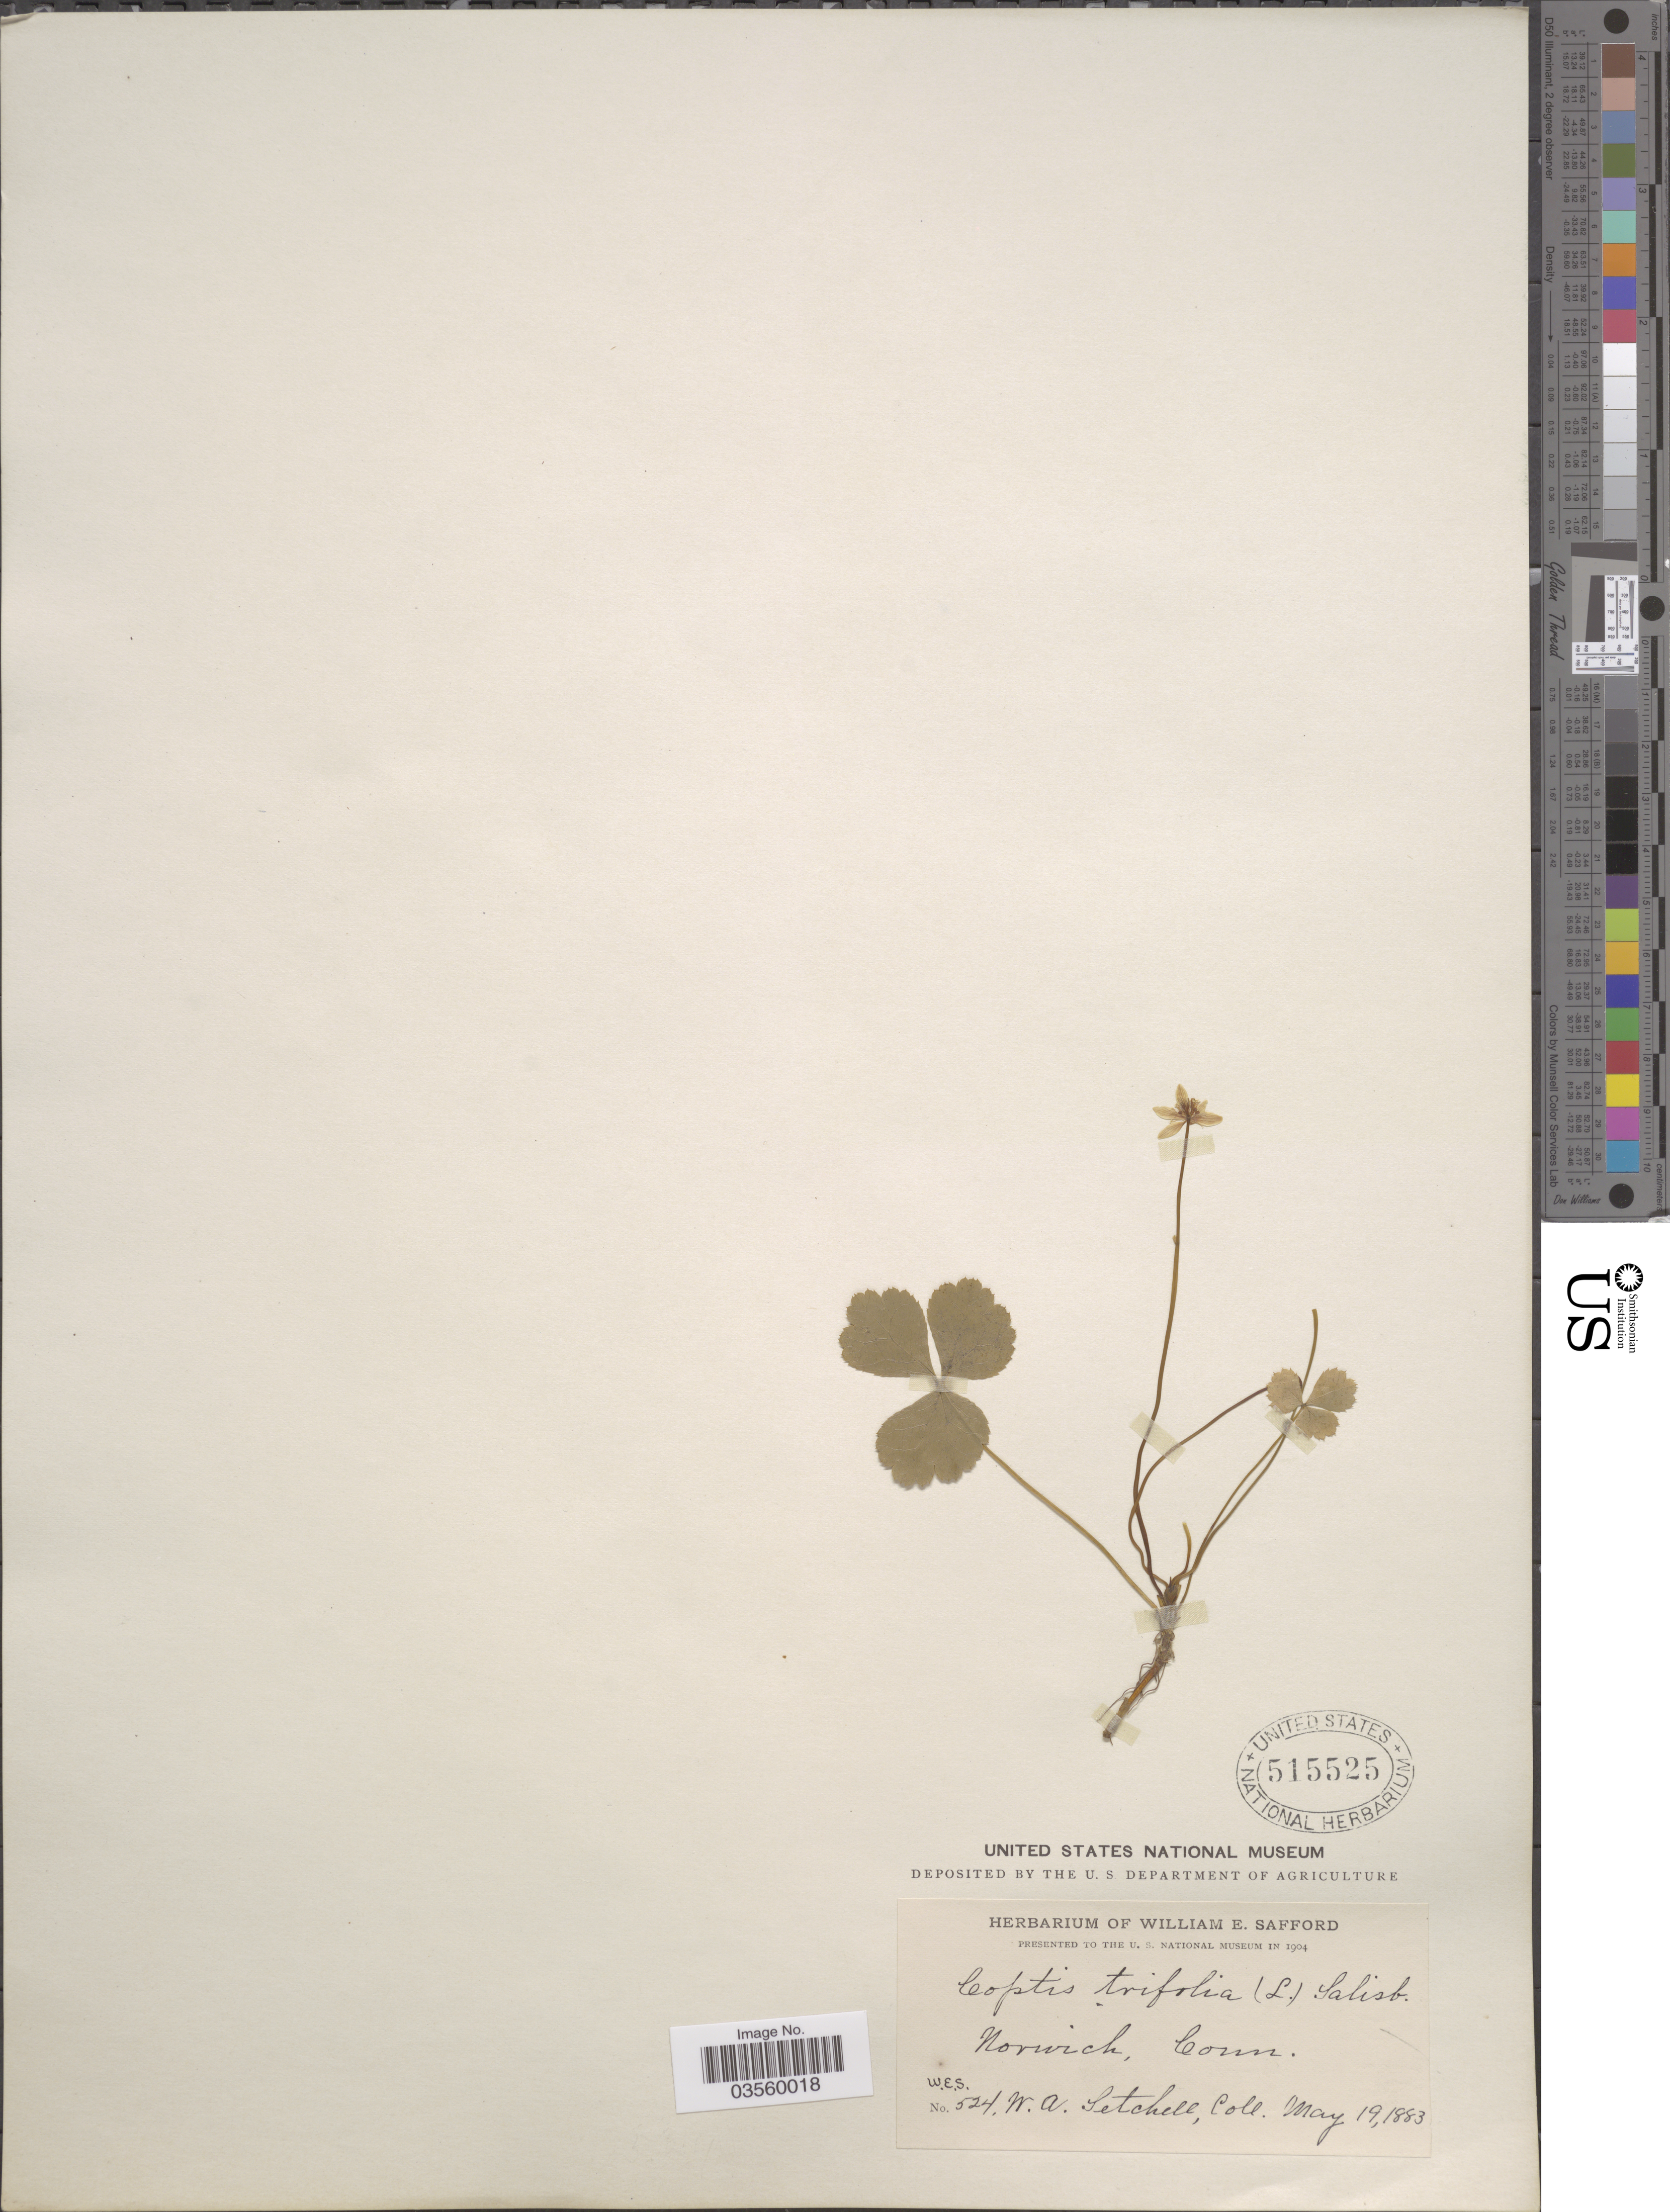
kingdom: Plantae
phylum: Tracheophyta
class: Magnoliopsida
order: Ranunculales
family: Ranunculaceae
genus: Coptis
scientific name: Coptis trifolia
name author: (L.) Salisb.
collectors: W. Setchell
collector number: W.E.S.524?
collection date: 1883-05-19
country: United States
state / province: Connecticut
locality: Norwich.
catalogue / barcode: US 515525